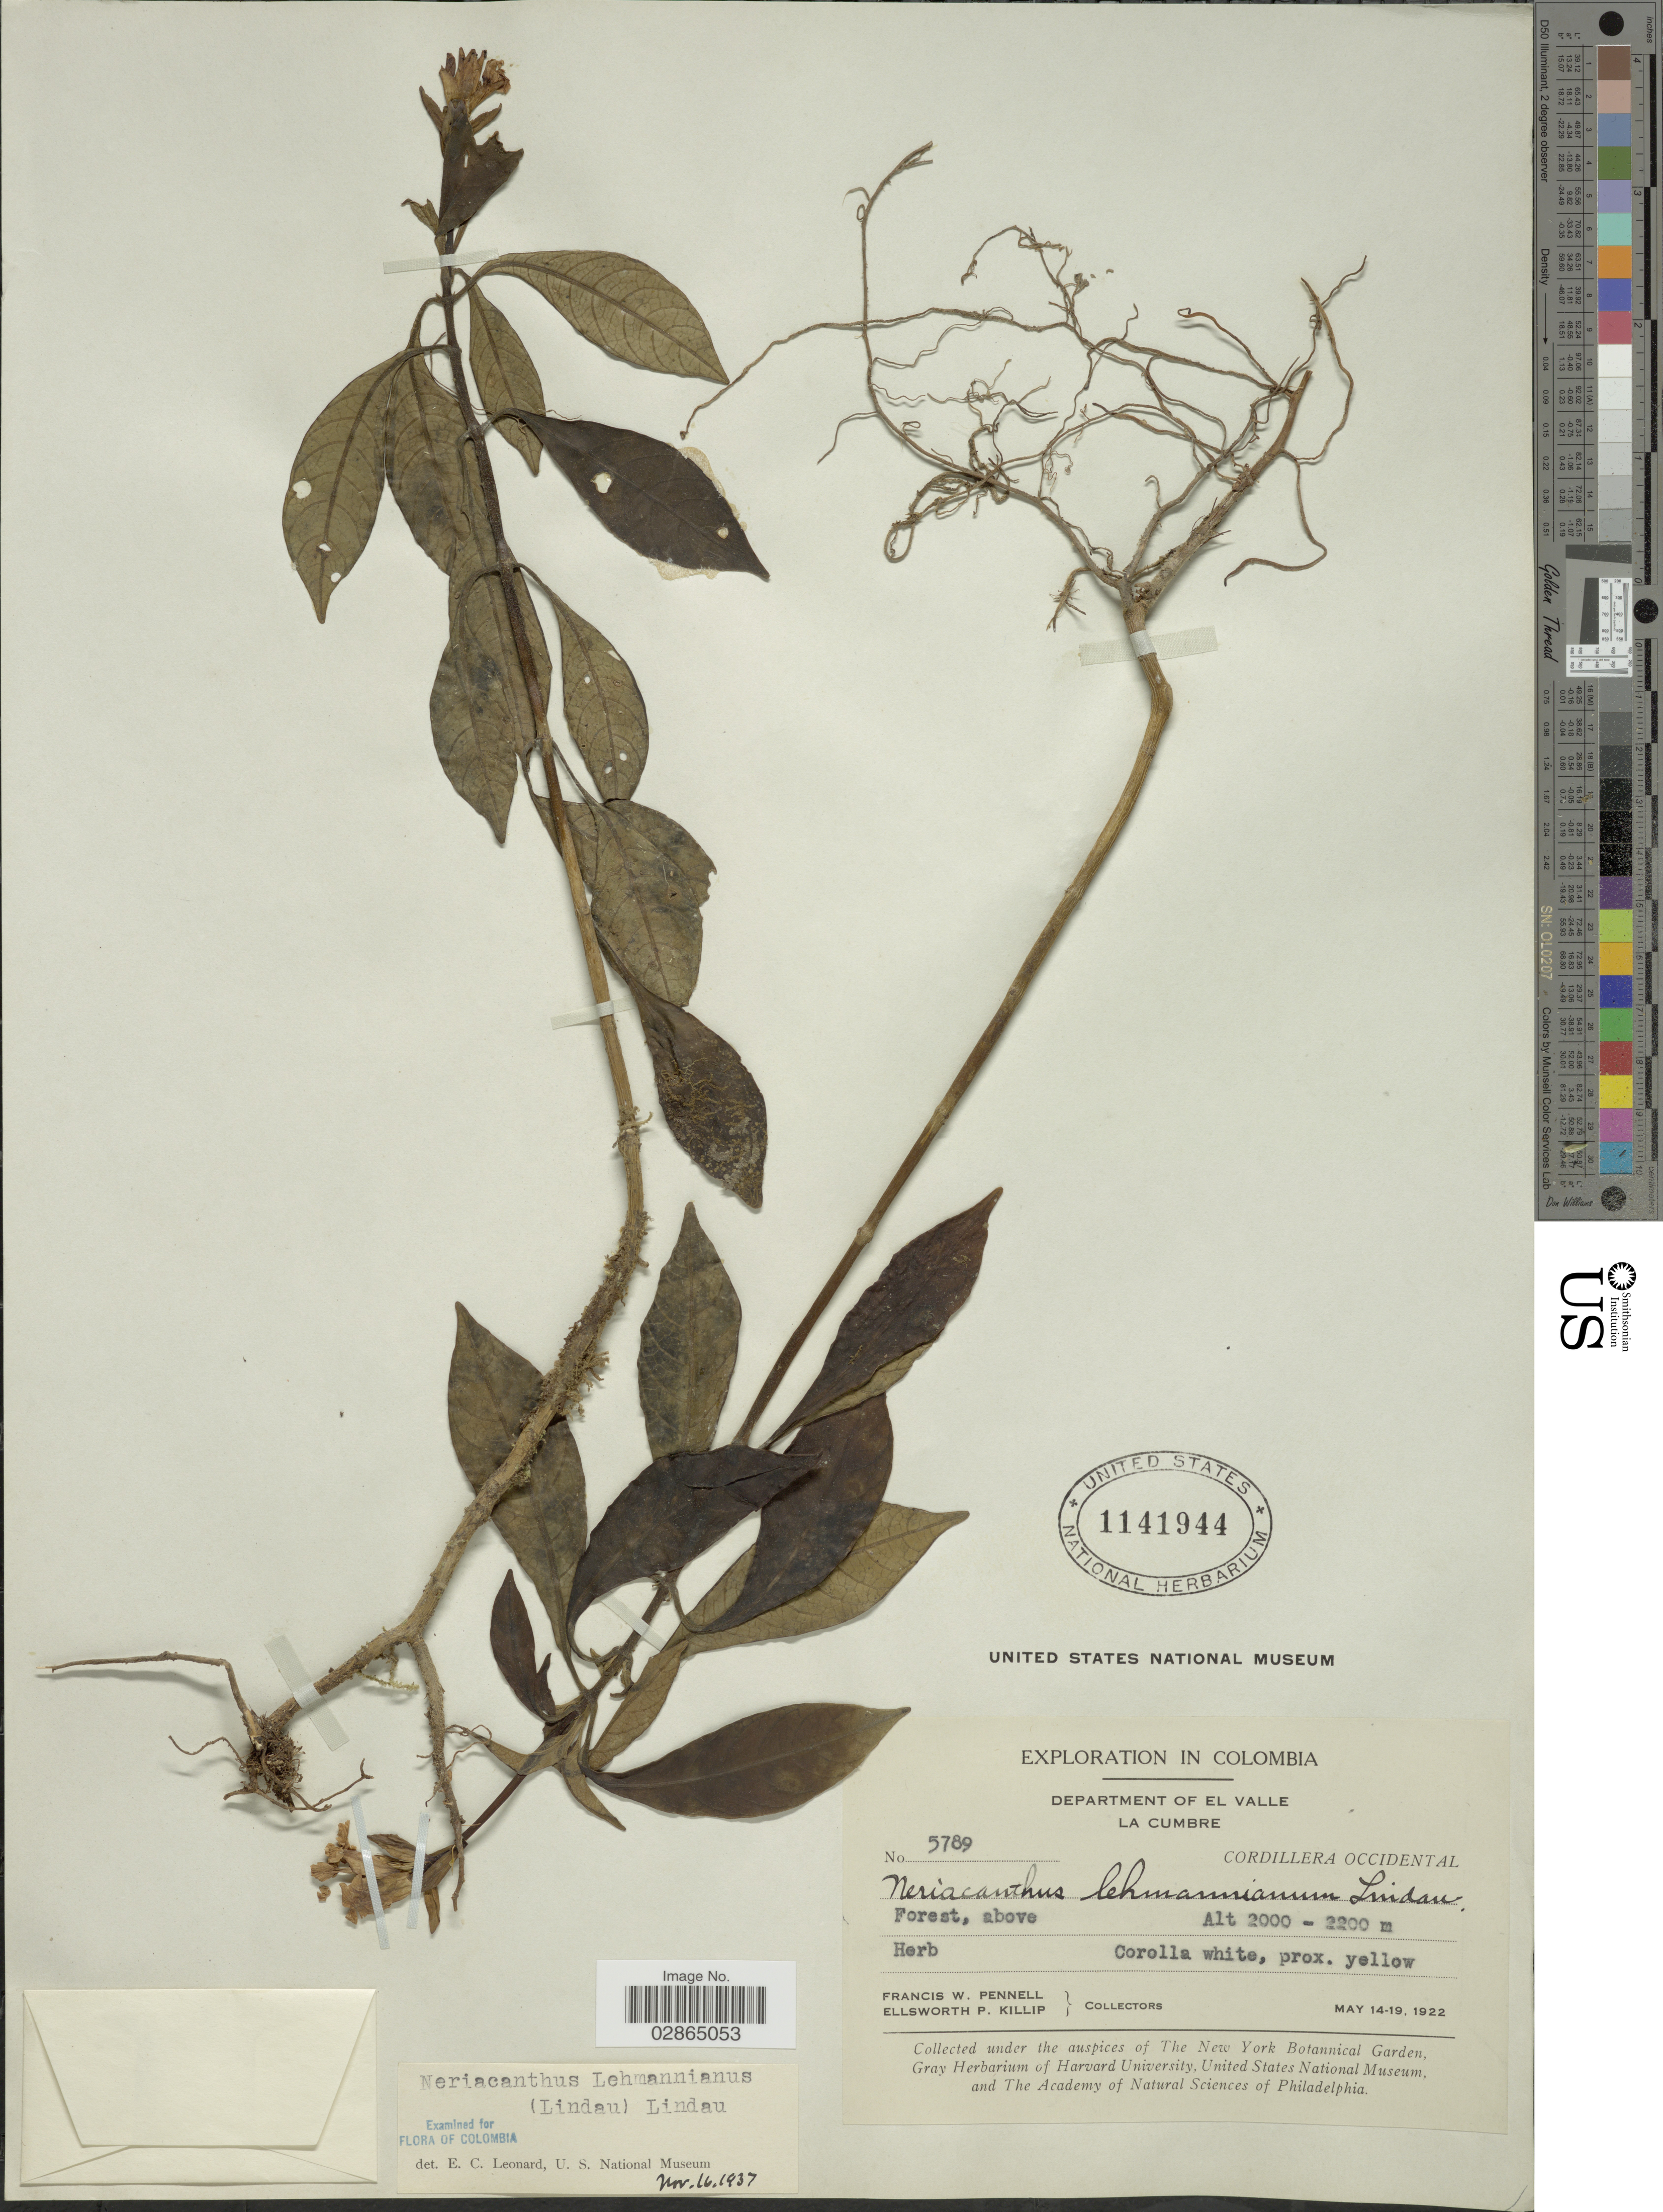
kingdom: Plantae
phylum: Tracheophyta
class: Magnoliopsida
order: Lamiales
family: Acanthaceae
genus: Neriacanthus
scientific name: Neriacanthus lehmannianus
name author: (Lindau) Lindau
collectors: F. W. Pennell & E. P. Killip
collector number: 5789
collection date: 1922-05-14/1922-05-19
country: Colombia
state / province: Valle del Cauca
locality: Department of El Valle. La Cumbre. Cordillera Occidental.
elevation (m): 2000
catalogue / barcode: US 1141944